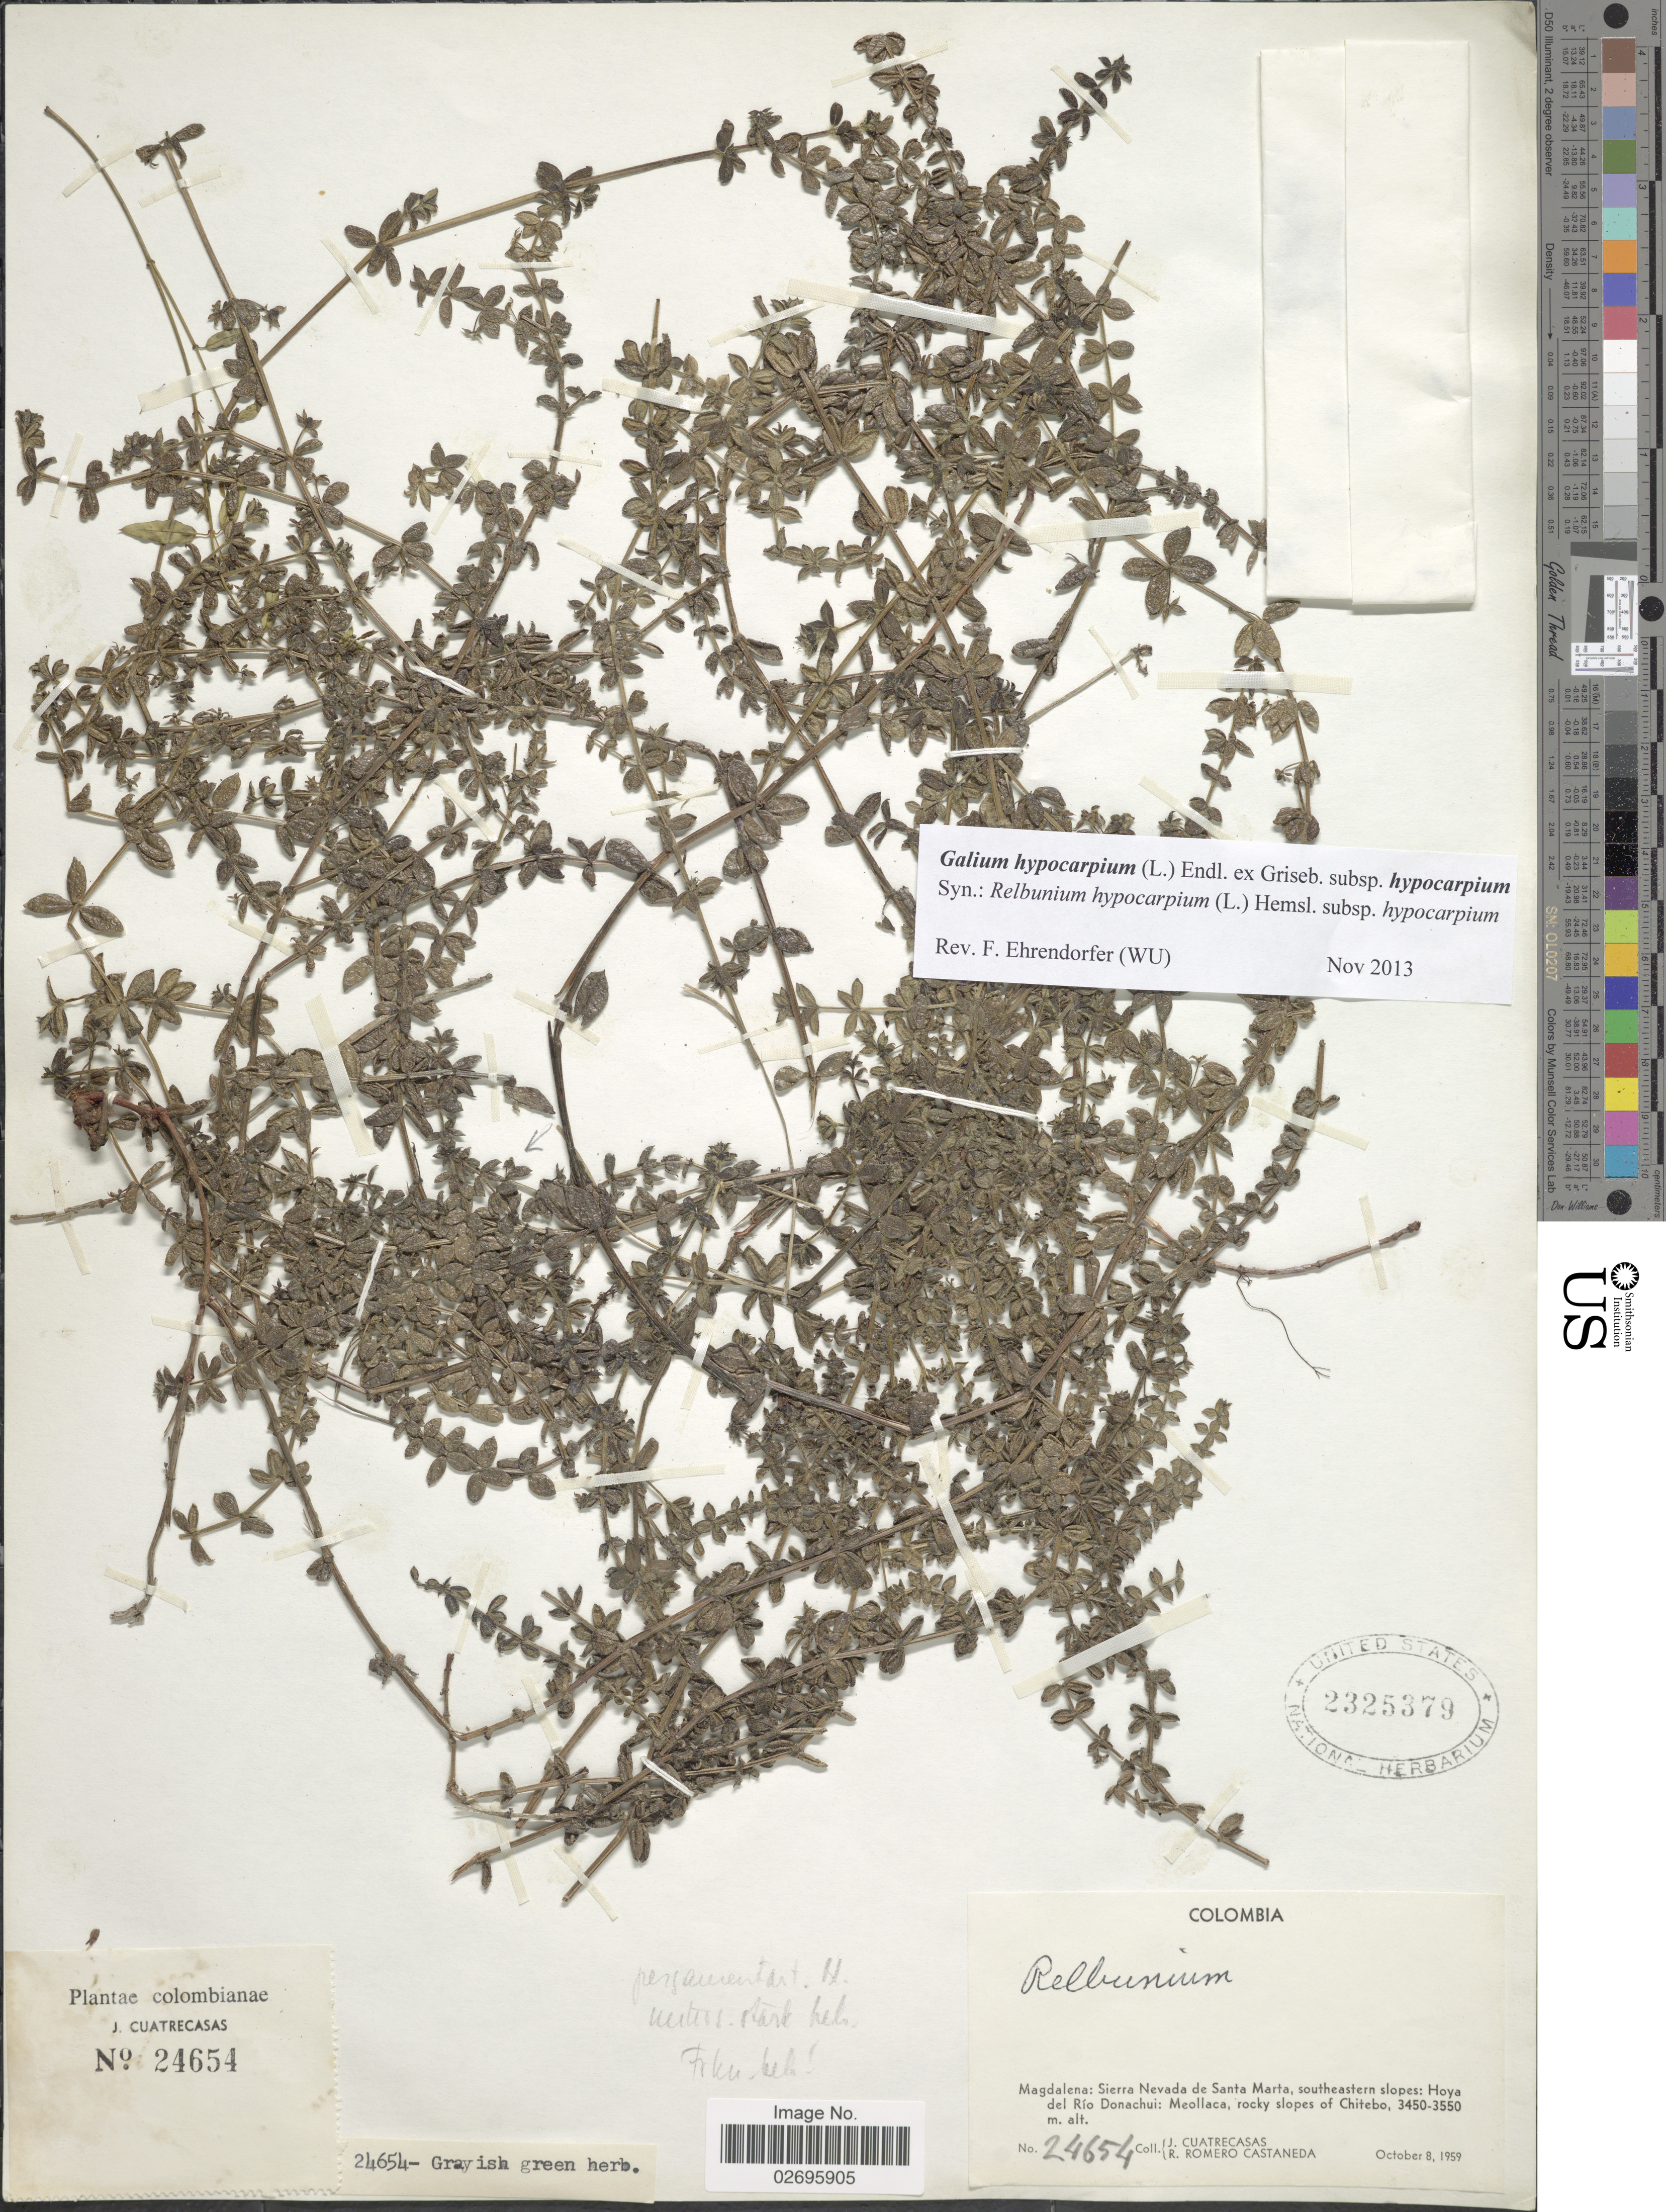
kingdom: Plantae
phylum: Tracheophyta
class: Magnoliopsida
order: Gentianales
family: Rubiaceae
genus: Galium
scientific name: Galium hypocarpium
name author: (L.) Endl. ex Griseb.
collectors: J. Cuatrecasas & R. Romero Castañeda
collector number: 25654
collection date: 1959-10-08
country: Colombia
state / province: Magdalena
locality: Sierra Nevada de Santa Marta, southeastern slopes: Hoya del Río Donachui: Meollaca, rocky slopes of Chitebo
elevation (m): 3450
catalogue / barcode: US 2325379